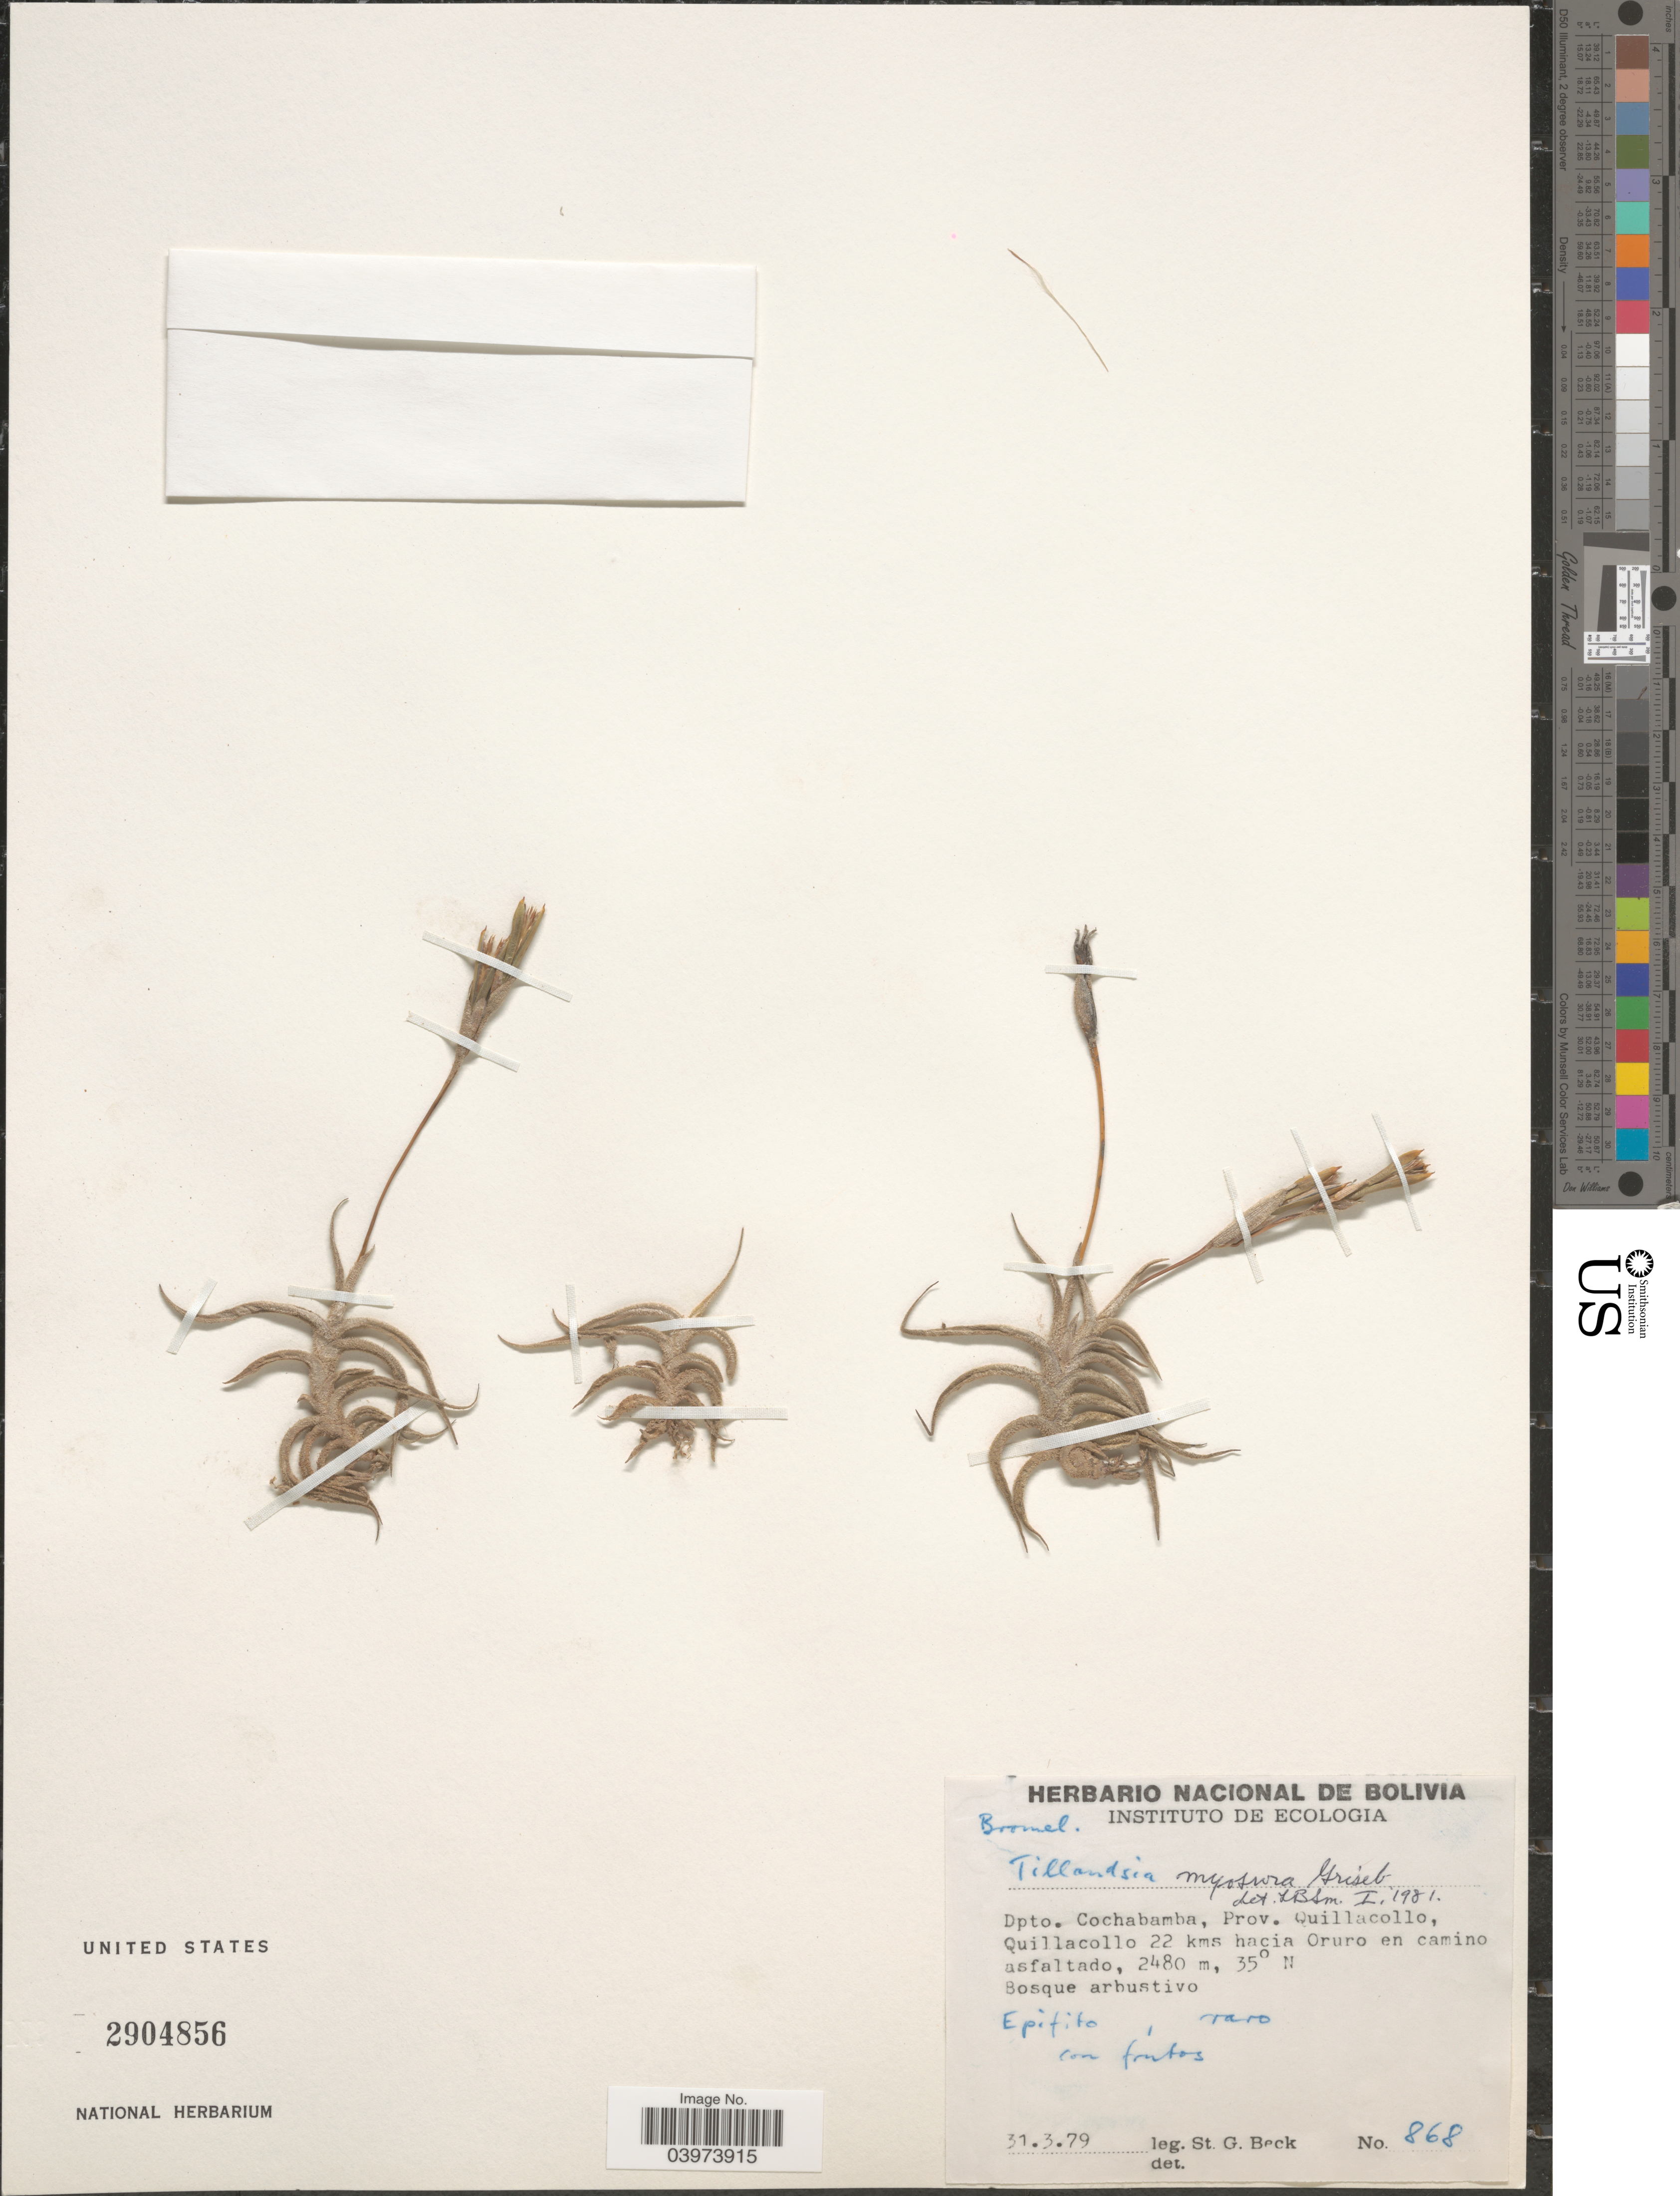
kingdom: Plantae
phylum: Tracheophyta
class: Liliopsida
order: Poales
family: Bromeliaceae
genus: Tillandsia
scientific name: Tillandsia myosura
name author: Griseb.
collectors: S. G. Beck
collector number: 868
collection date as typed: Transcribed d/m/y: 31/3/79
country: Bolivia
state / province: Cochabamba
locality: Dpto. Cochabamba, Prov. Quillacollo, Quillacollo 22 kms hacia Oruro en camino asfaltado.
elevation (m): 2480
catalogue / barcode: US 2904856